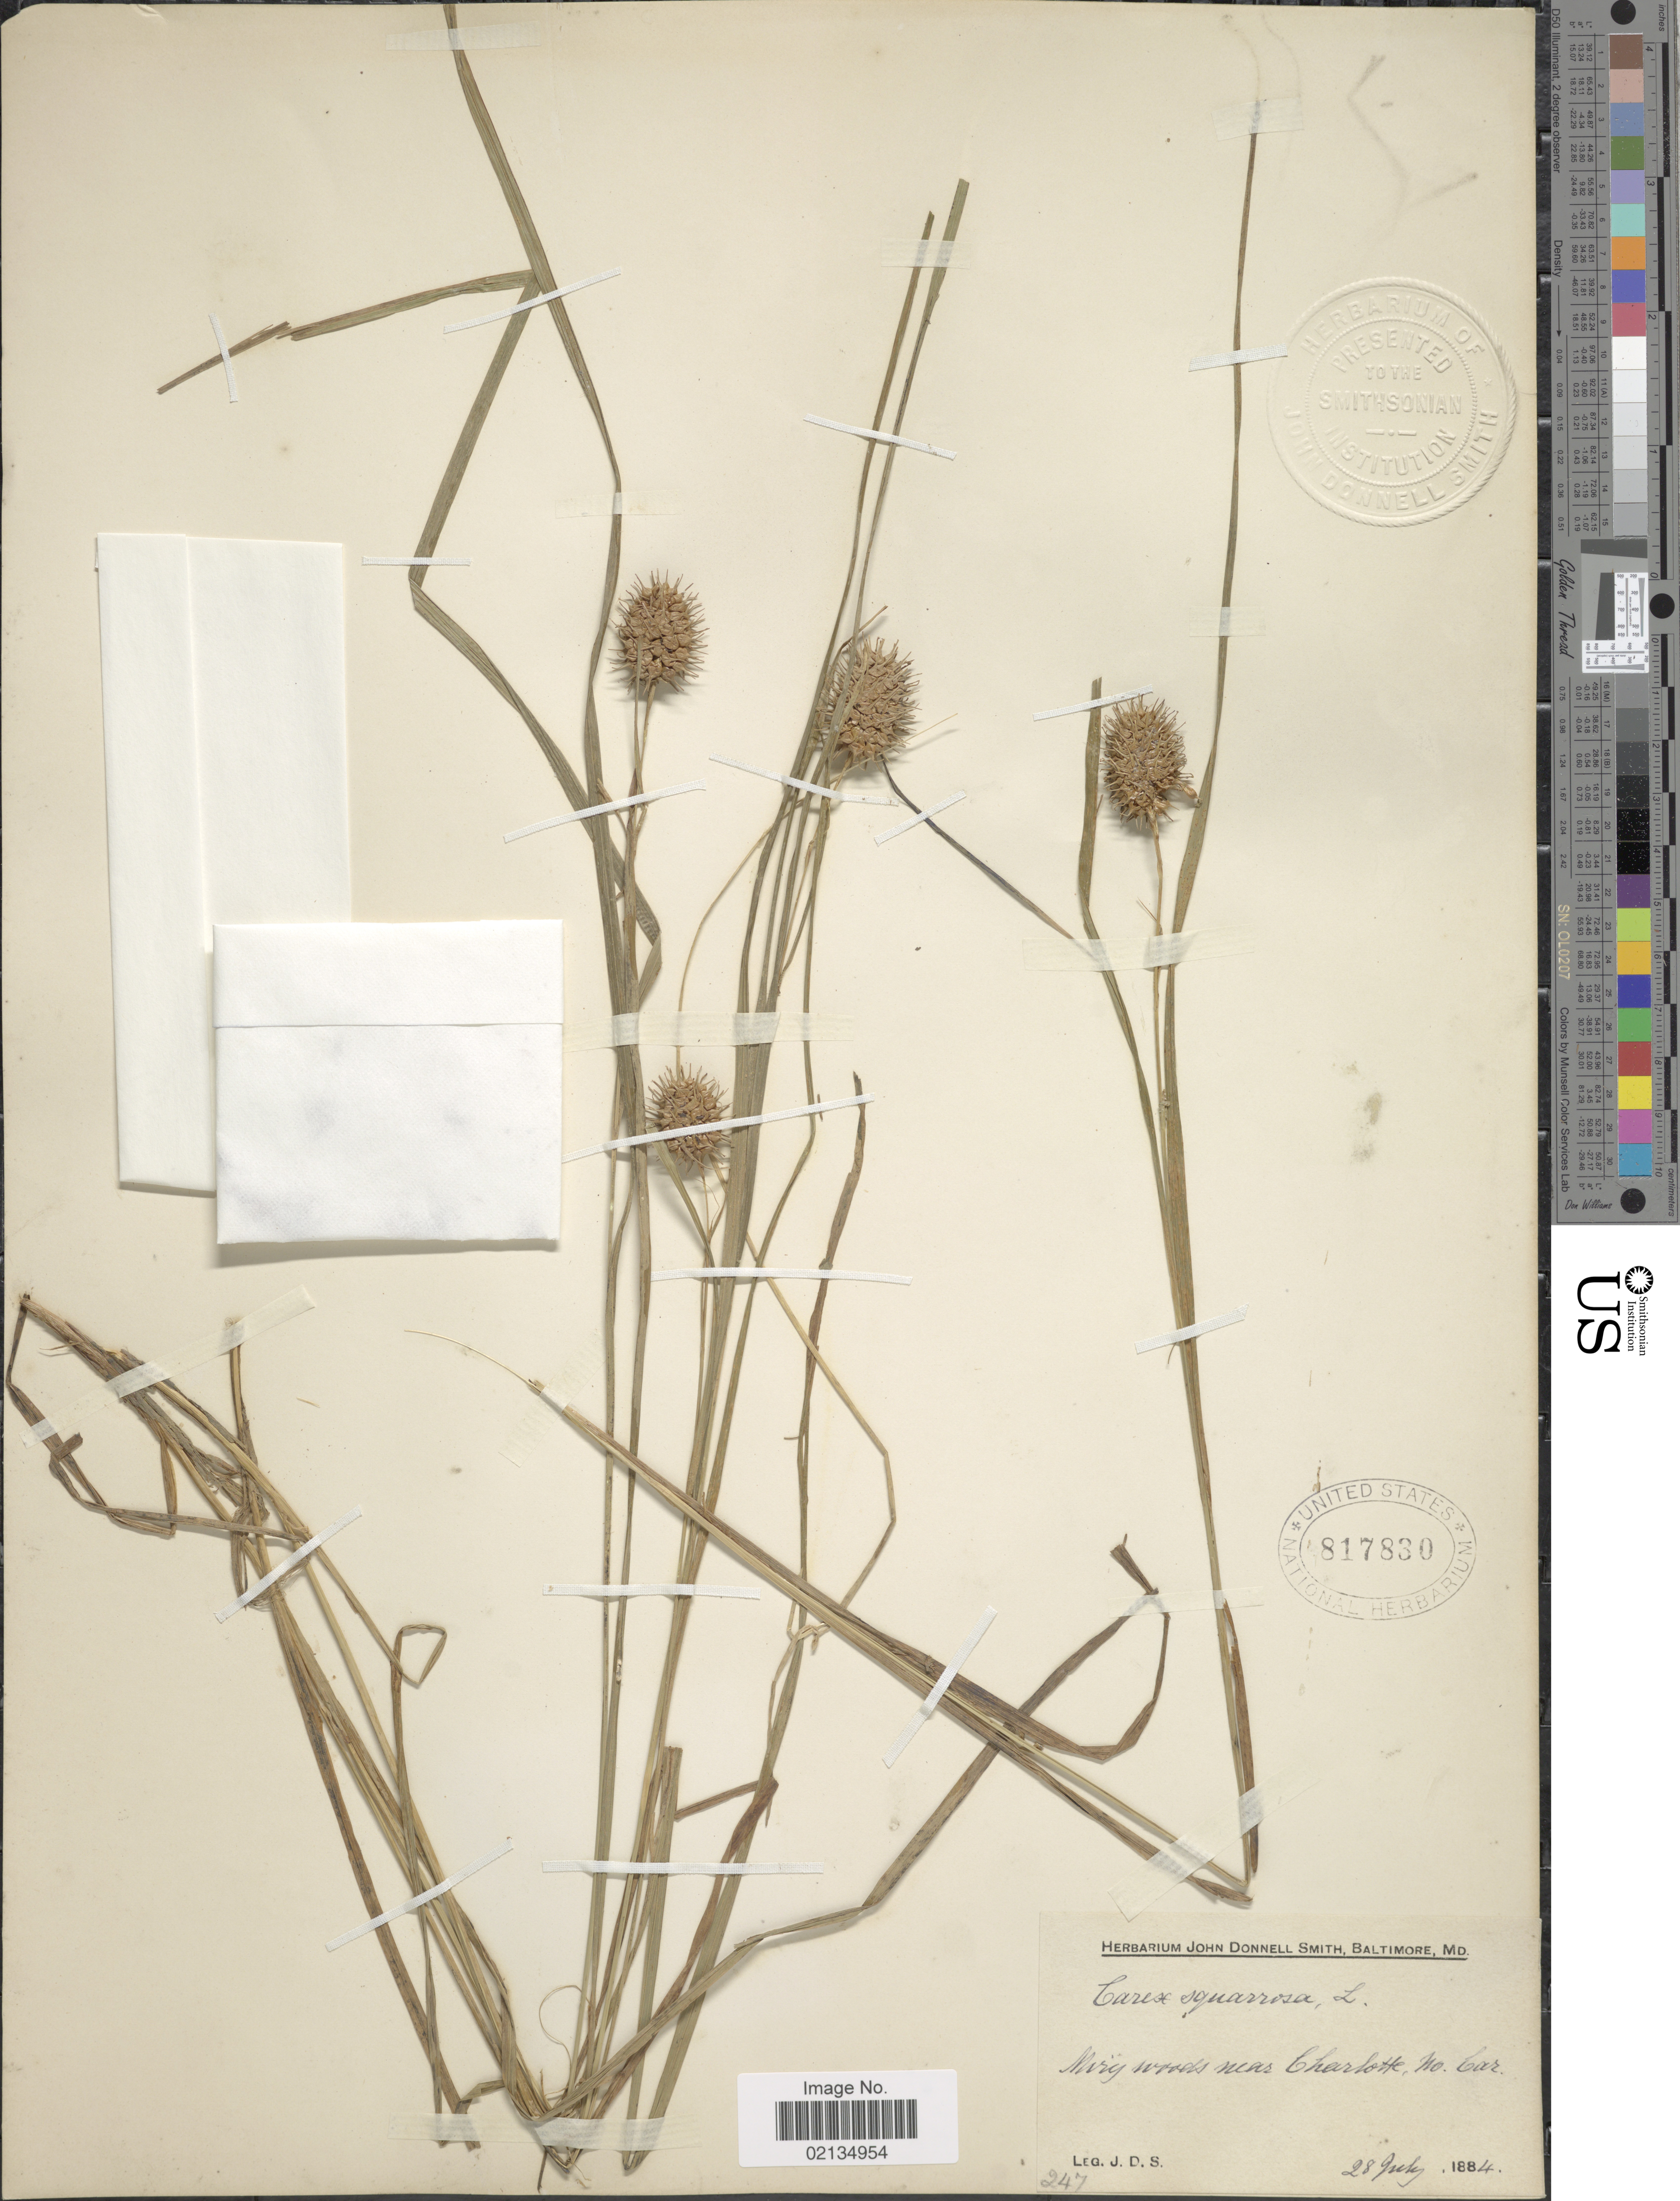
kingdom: Plantae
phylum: Tracheophyta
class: Liliopsida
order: Poales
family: Cyperaceae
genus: Carex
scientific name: Carex squarrosa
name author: L.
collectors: J. Donnell Smith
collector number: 247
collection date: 1884-07-28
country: United States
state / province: North Carolina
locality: Near Charlotte, No. Car.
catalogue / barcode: US 817830